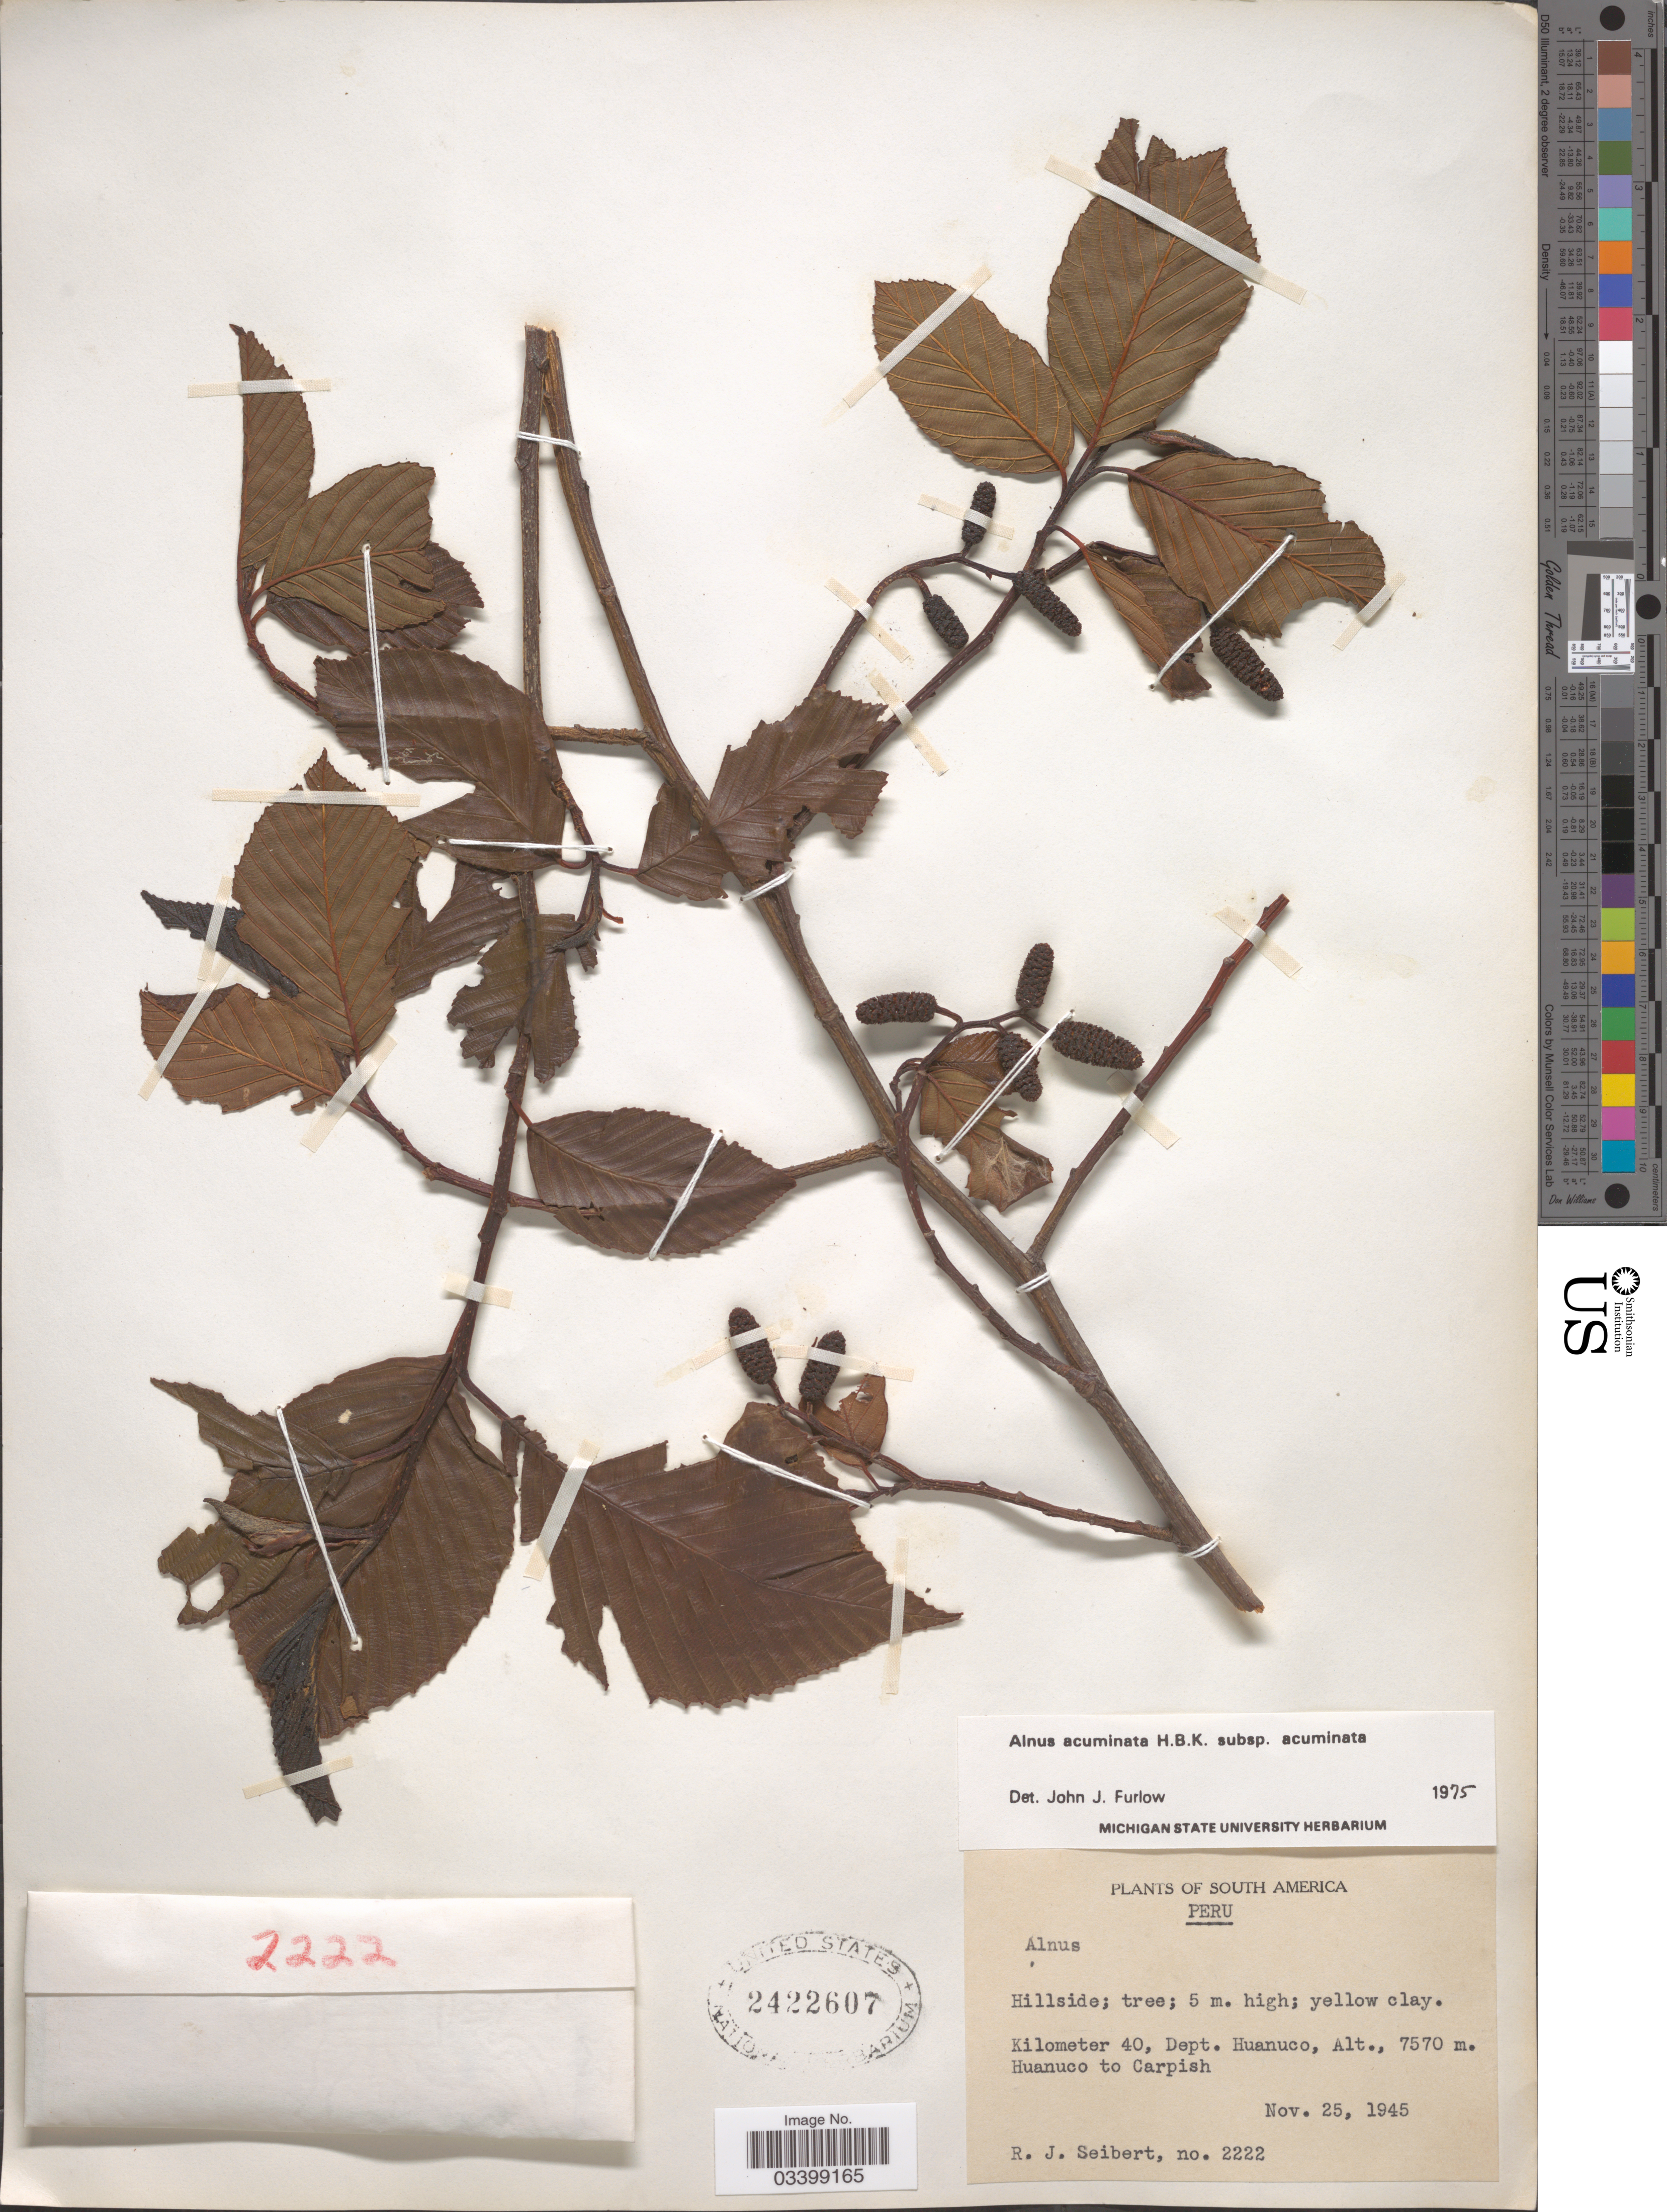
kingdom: Plantae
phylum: Tracheophyta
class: Magnoliopsida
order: Fagales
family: Betulaceae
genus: Alnus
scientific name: Alnus acuminata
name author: Kunth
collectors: R. J. Seibert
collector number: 2222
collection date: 1945-11-25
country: Peru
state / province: Huánuco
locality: Kilometer 40, Dept. Huanuco. Huanuco to Carpish.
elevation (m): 7570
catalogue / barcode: US 2422607